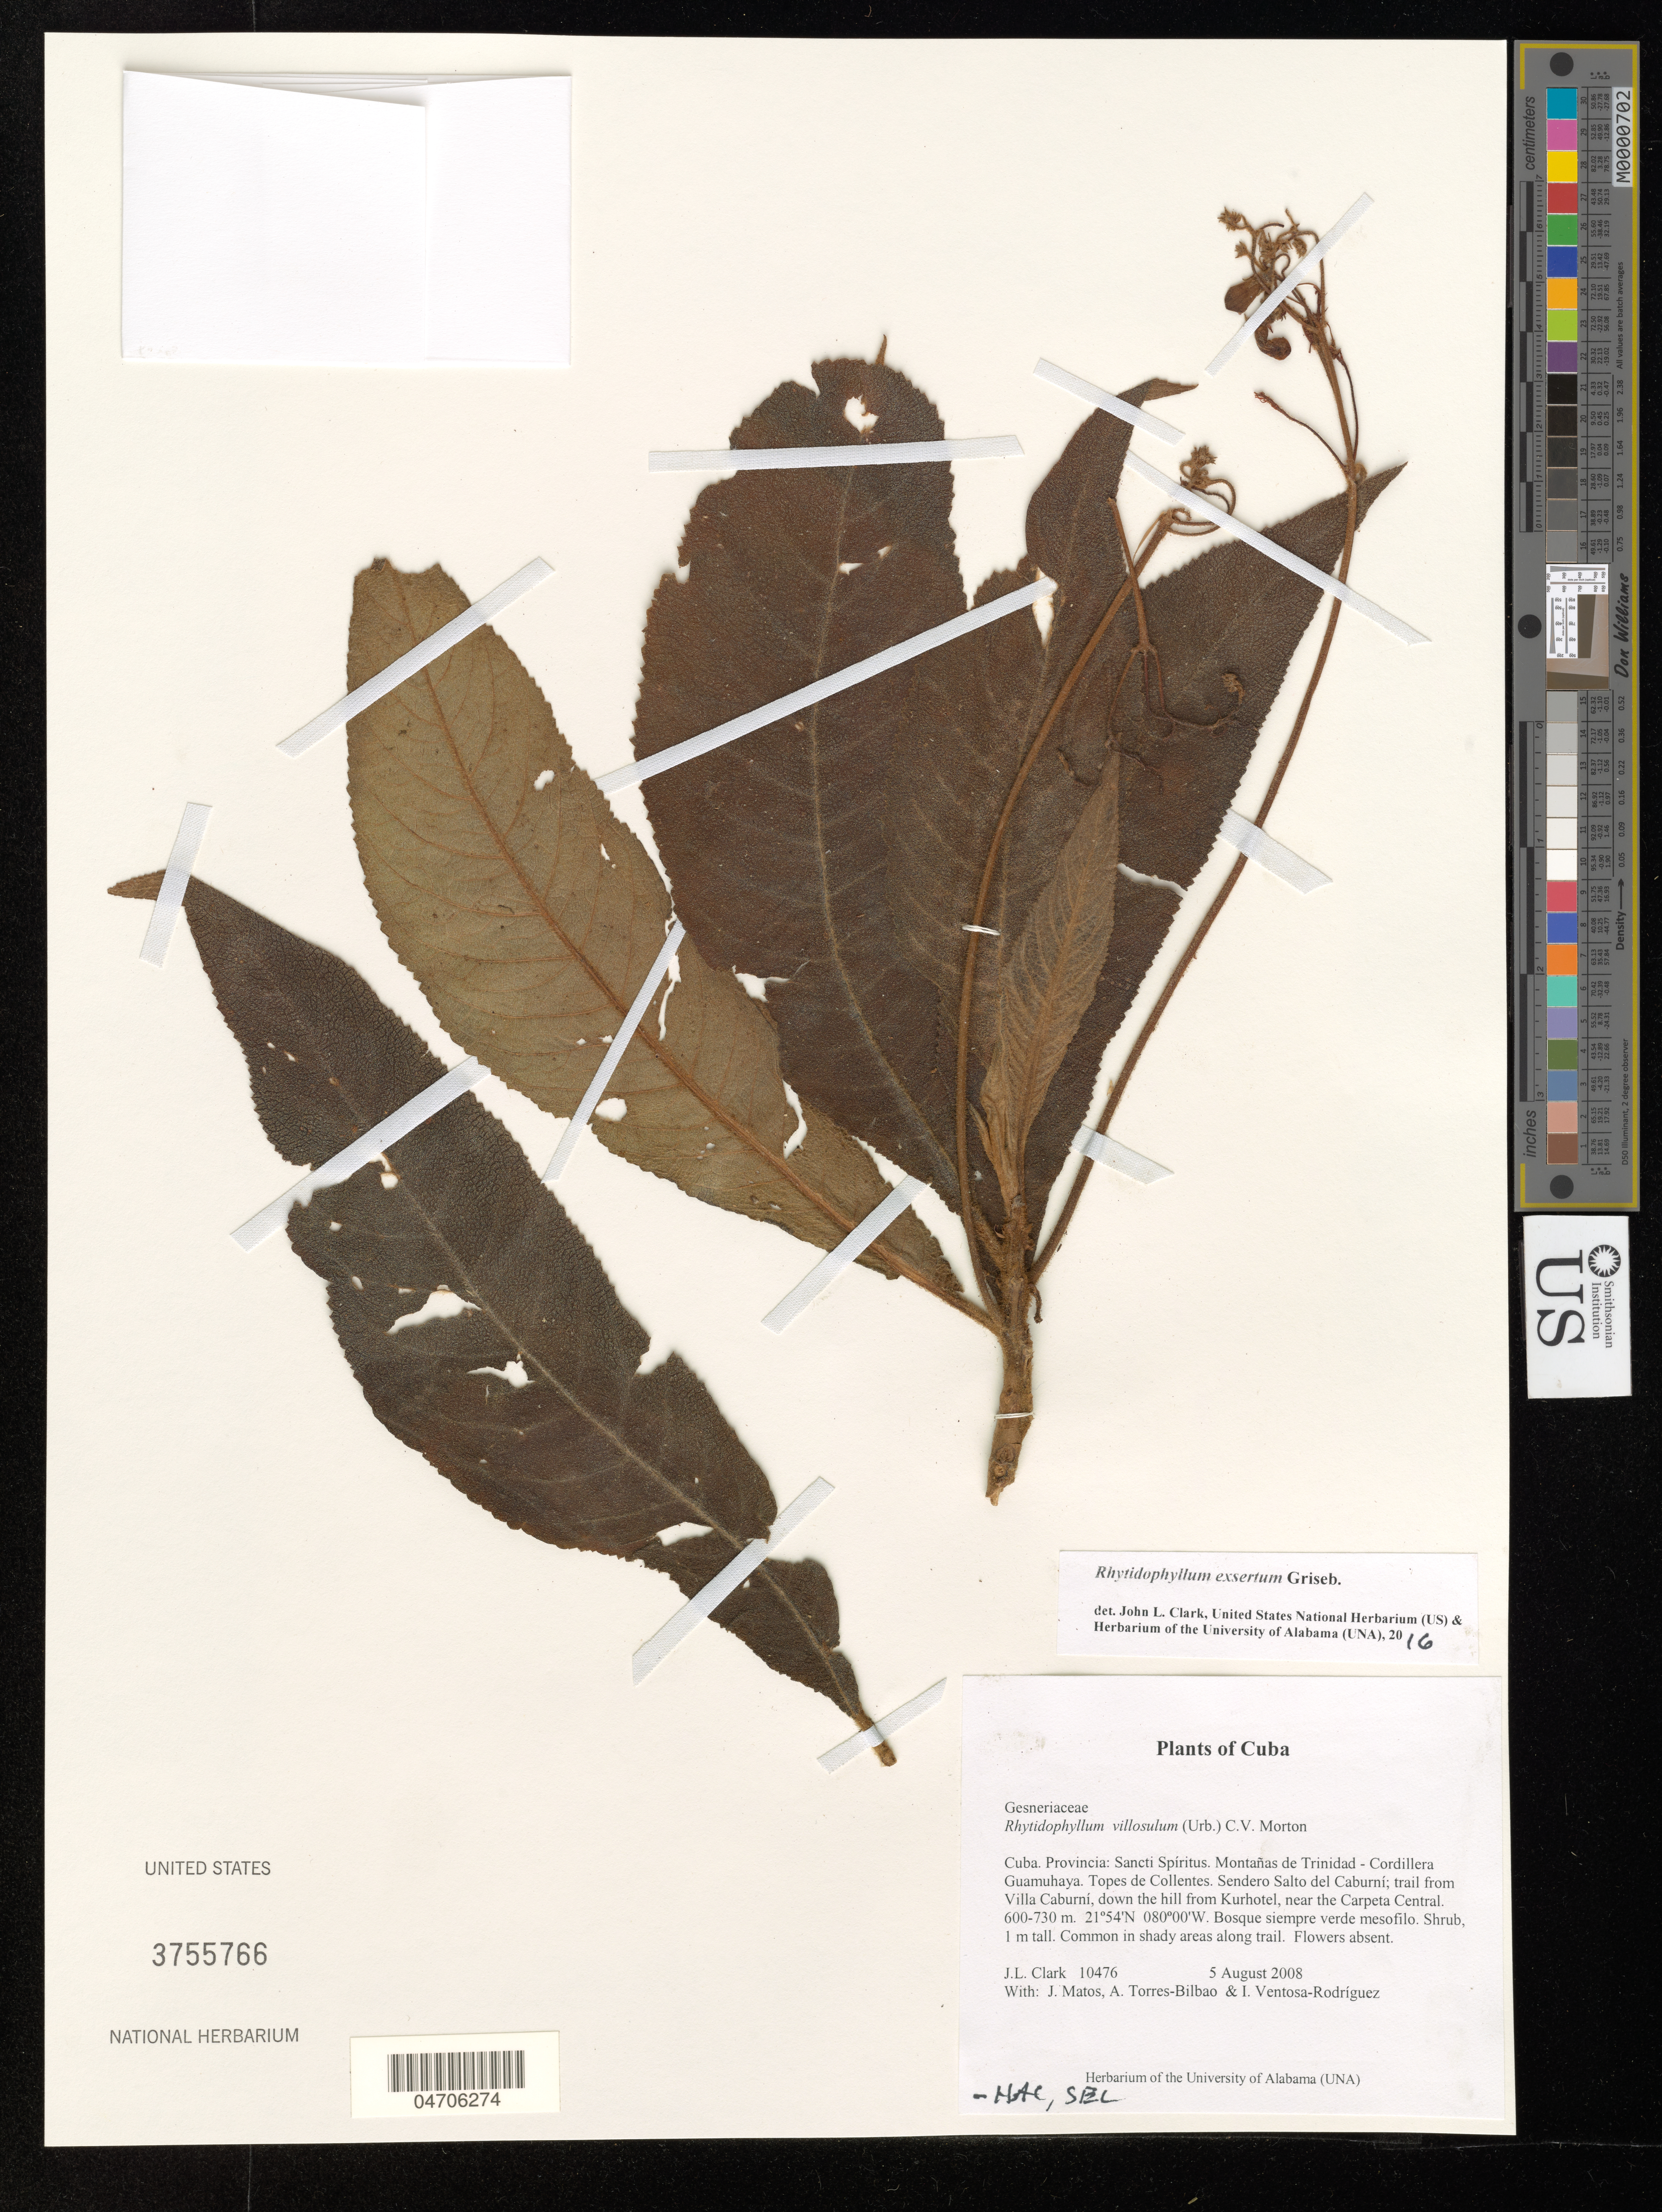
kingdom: Plantae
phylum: Tracheophyta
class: Magnoliopsida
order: Lamiales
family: Gesneriaceae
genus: Rhytidophyllum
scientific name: Rhytidophyllum exsertum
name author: Griseb.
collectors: J. L. Clark, J. Matos, A. Torres-Bilbao & I. Ventosa-Rodríquez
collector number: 10476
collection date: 2008-08-05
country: Cuba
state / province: Sancti Spíritus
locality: Montañas de Trinidad - Cordillera Guamuhaya. Topes de Collentes. Sendero Salto del Caburní; trail from Villa Caburní, down the hill from Kurhotel, near the Carpeta Central.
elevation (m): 600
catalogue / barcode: US 3755766